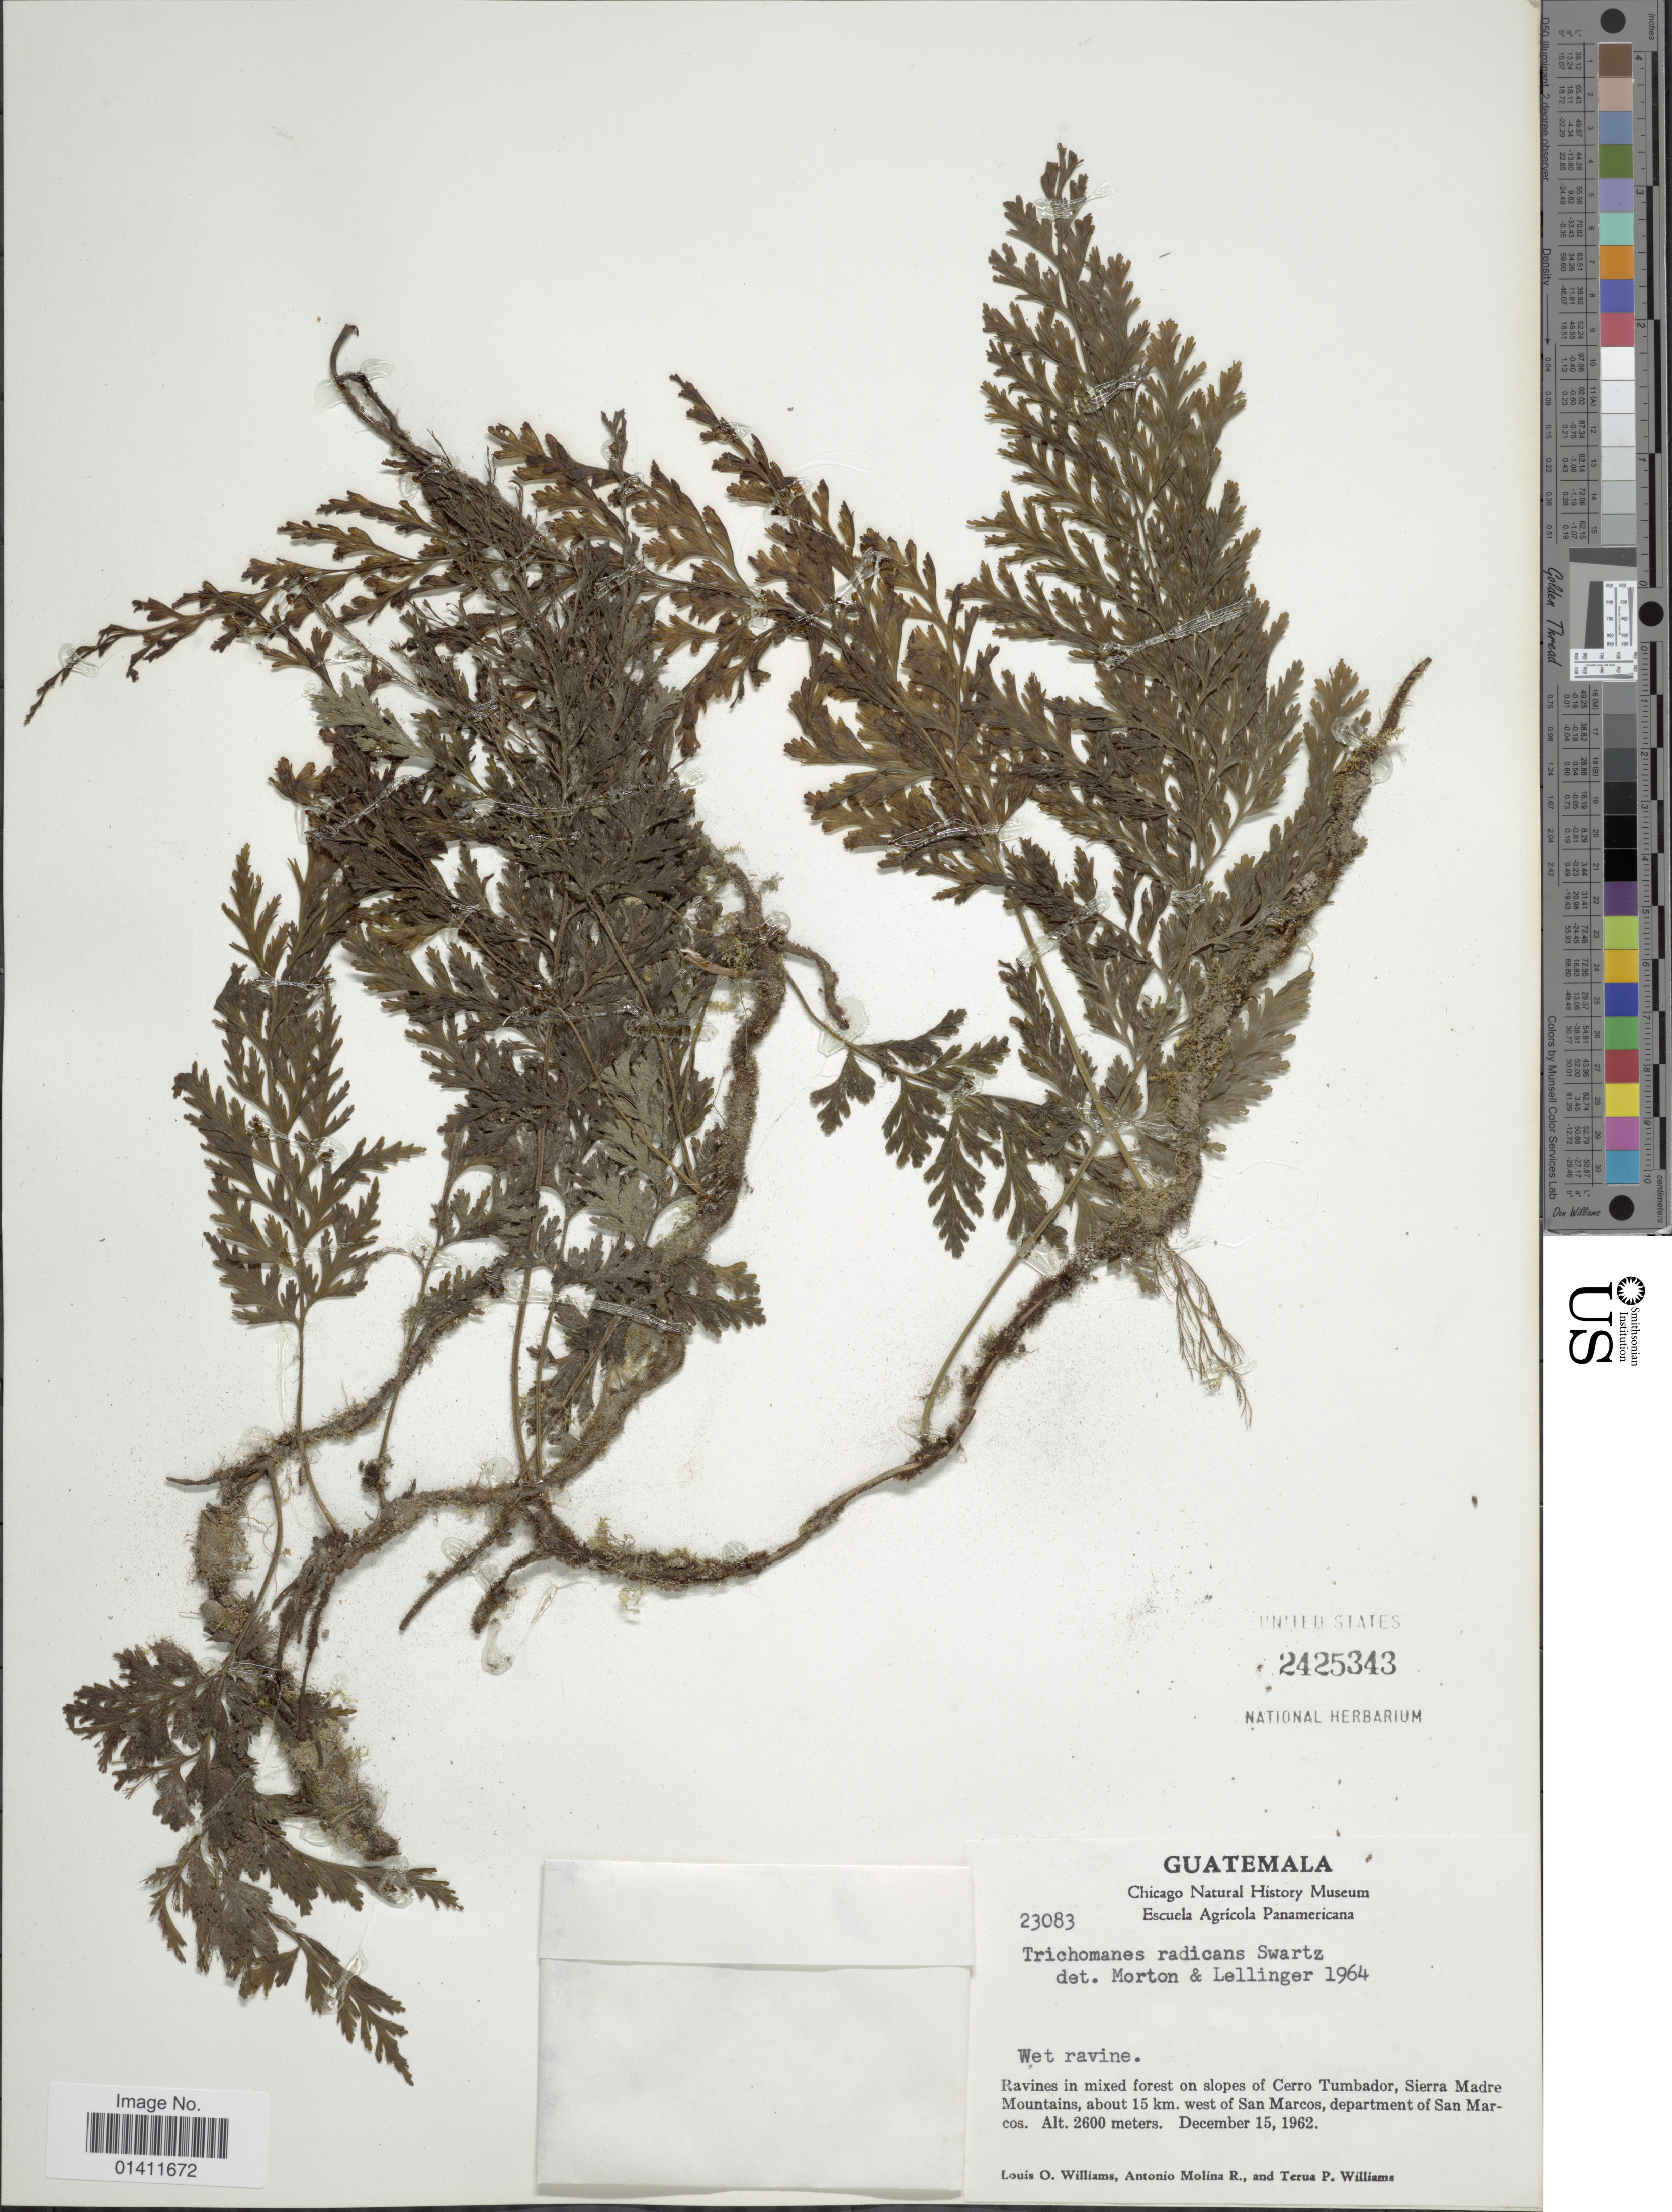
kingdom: Plantae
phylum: Tracheophyta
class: Polypodiopsida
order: Hymenophyllales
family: Hymenophyllaceae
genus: Vandenboschia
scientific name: Vandenboschia radicans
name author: (Sw.) Copel.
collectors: L. O. Williams, A. Molina R. & T. P. Williams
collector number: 23083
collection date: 1962-12-15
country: Guatemala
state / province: San Marcos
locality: Ravines in mixed forest on slopes of Cerro Tumbador, Sierra Madre Mountains, about 15 km. west of San Marcos, department of San Marcos.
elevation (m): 2600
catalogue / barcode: US 2425343